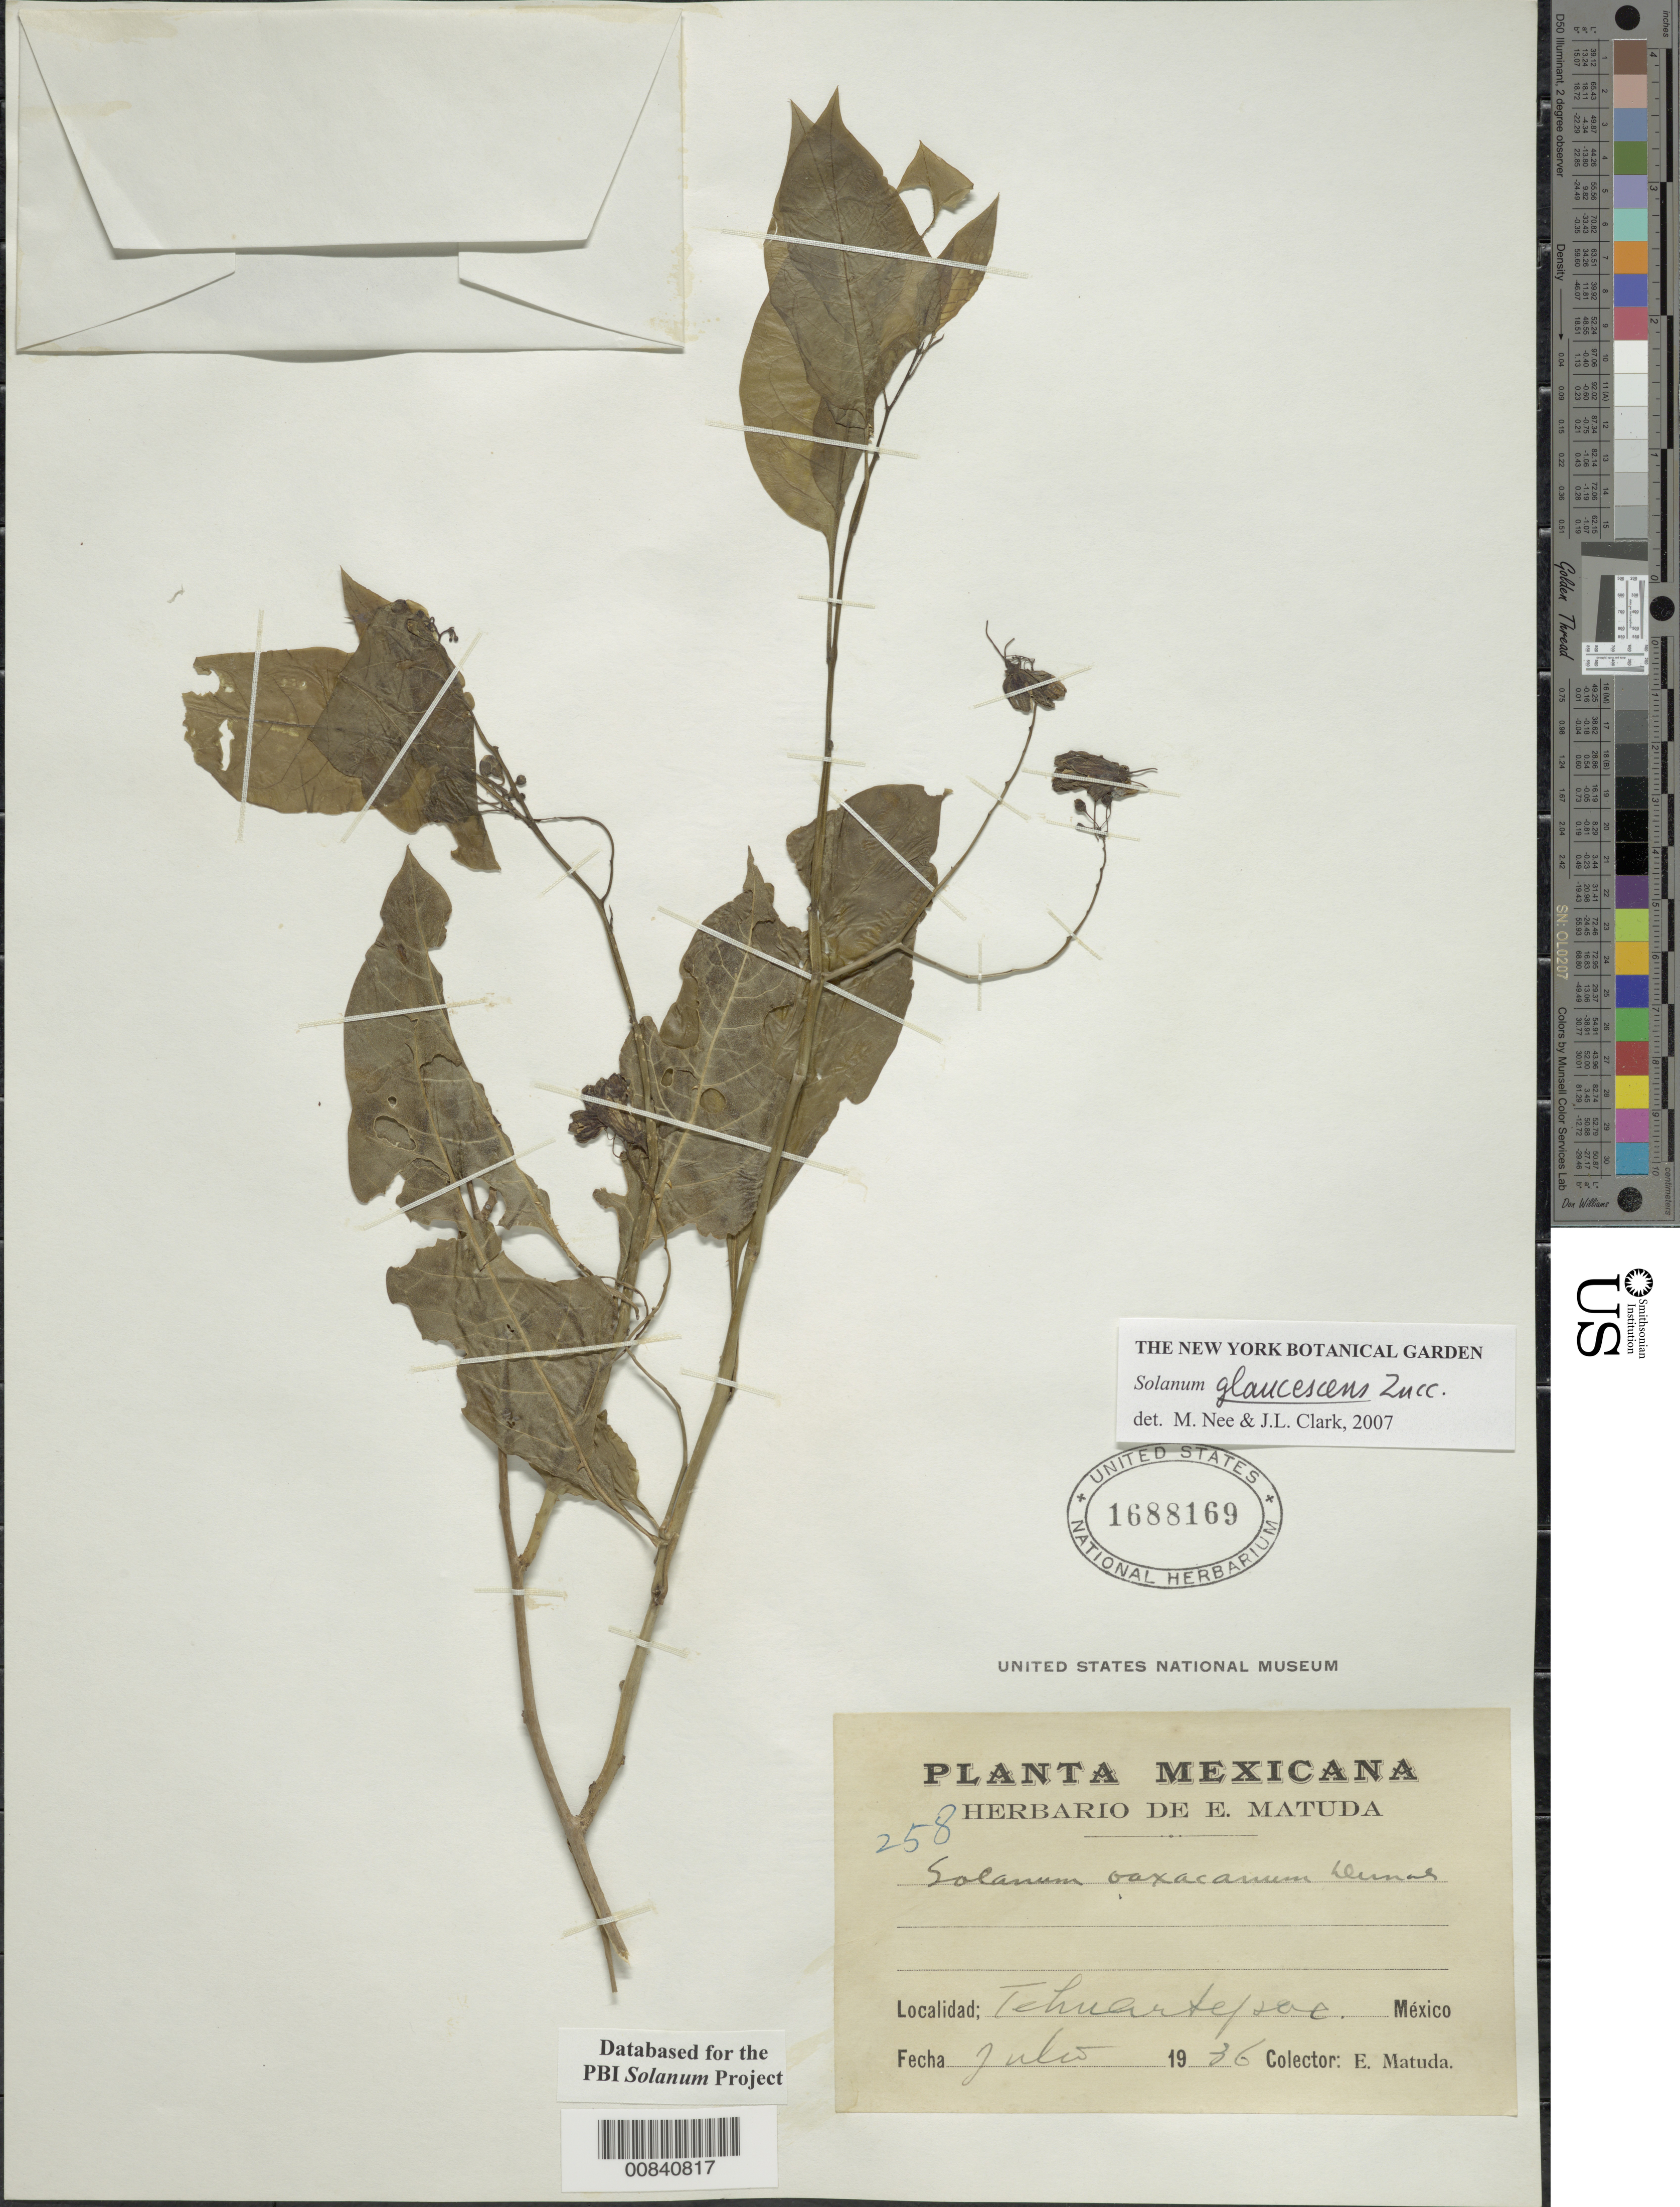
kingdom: Plantae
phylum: Tracheophyta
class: Magnoliopsida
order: Solanales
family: Solanaceae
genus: Solanum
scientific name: Solanum glaucescens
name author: Zucc.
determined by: Clark, J. L., (SEL), The Marie Selby Botanical Garden (UNITED STATES)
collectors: E. Matuda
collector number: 258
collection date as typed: Jul 1946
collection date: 1946-07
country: Mexico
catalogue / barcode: US 1688169